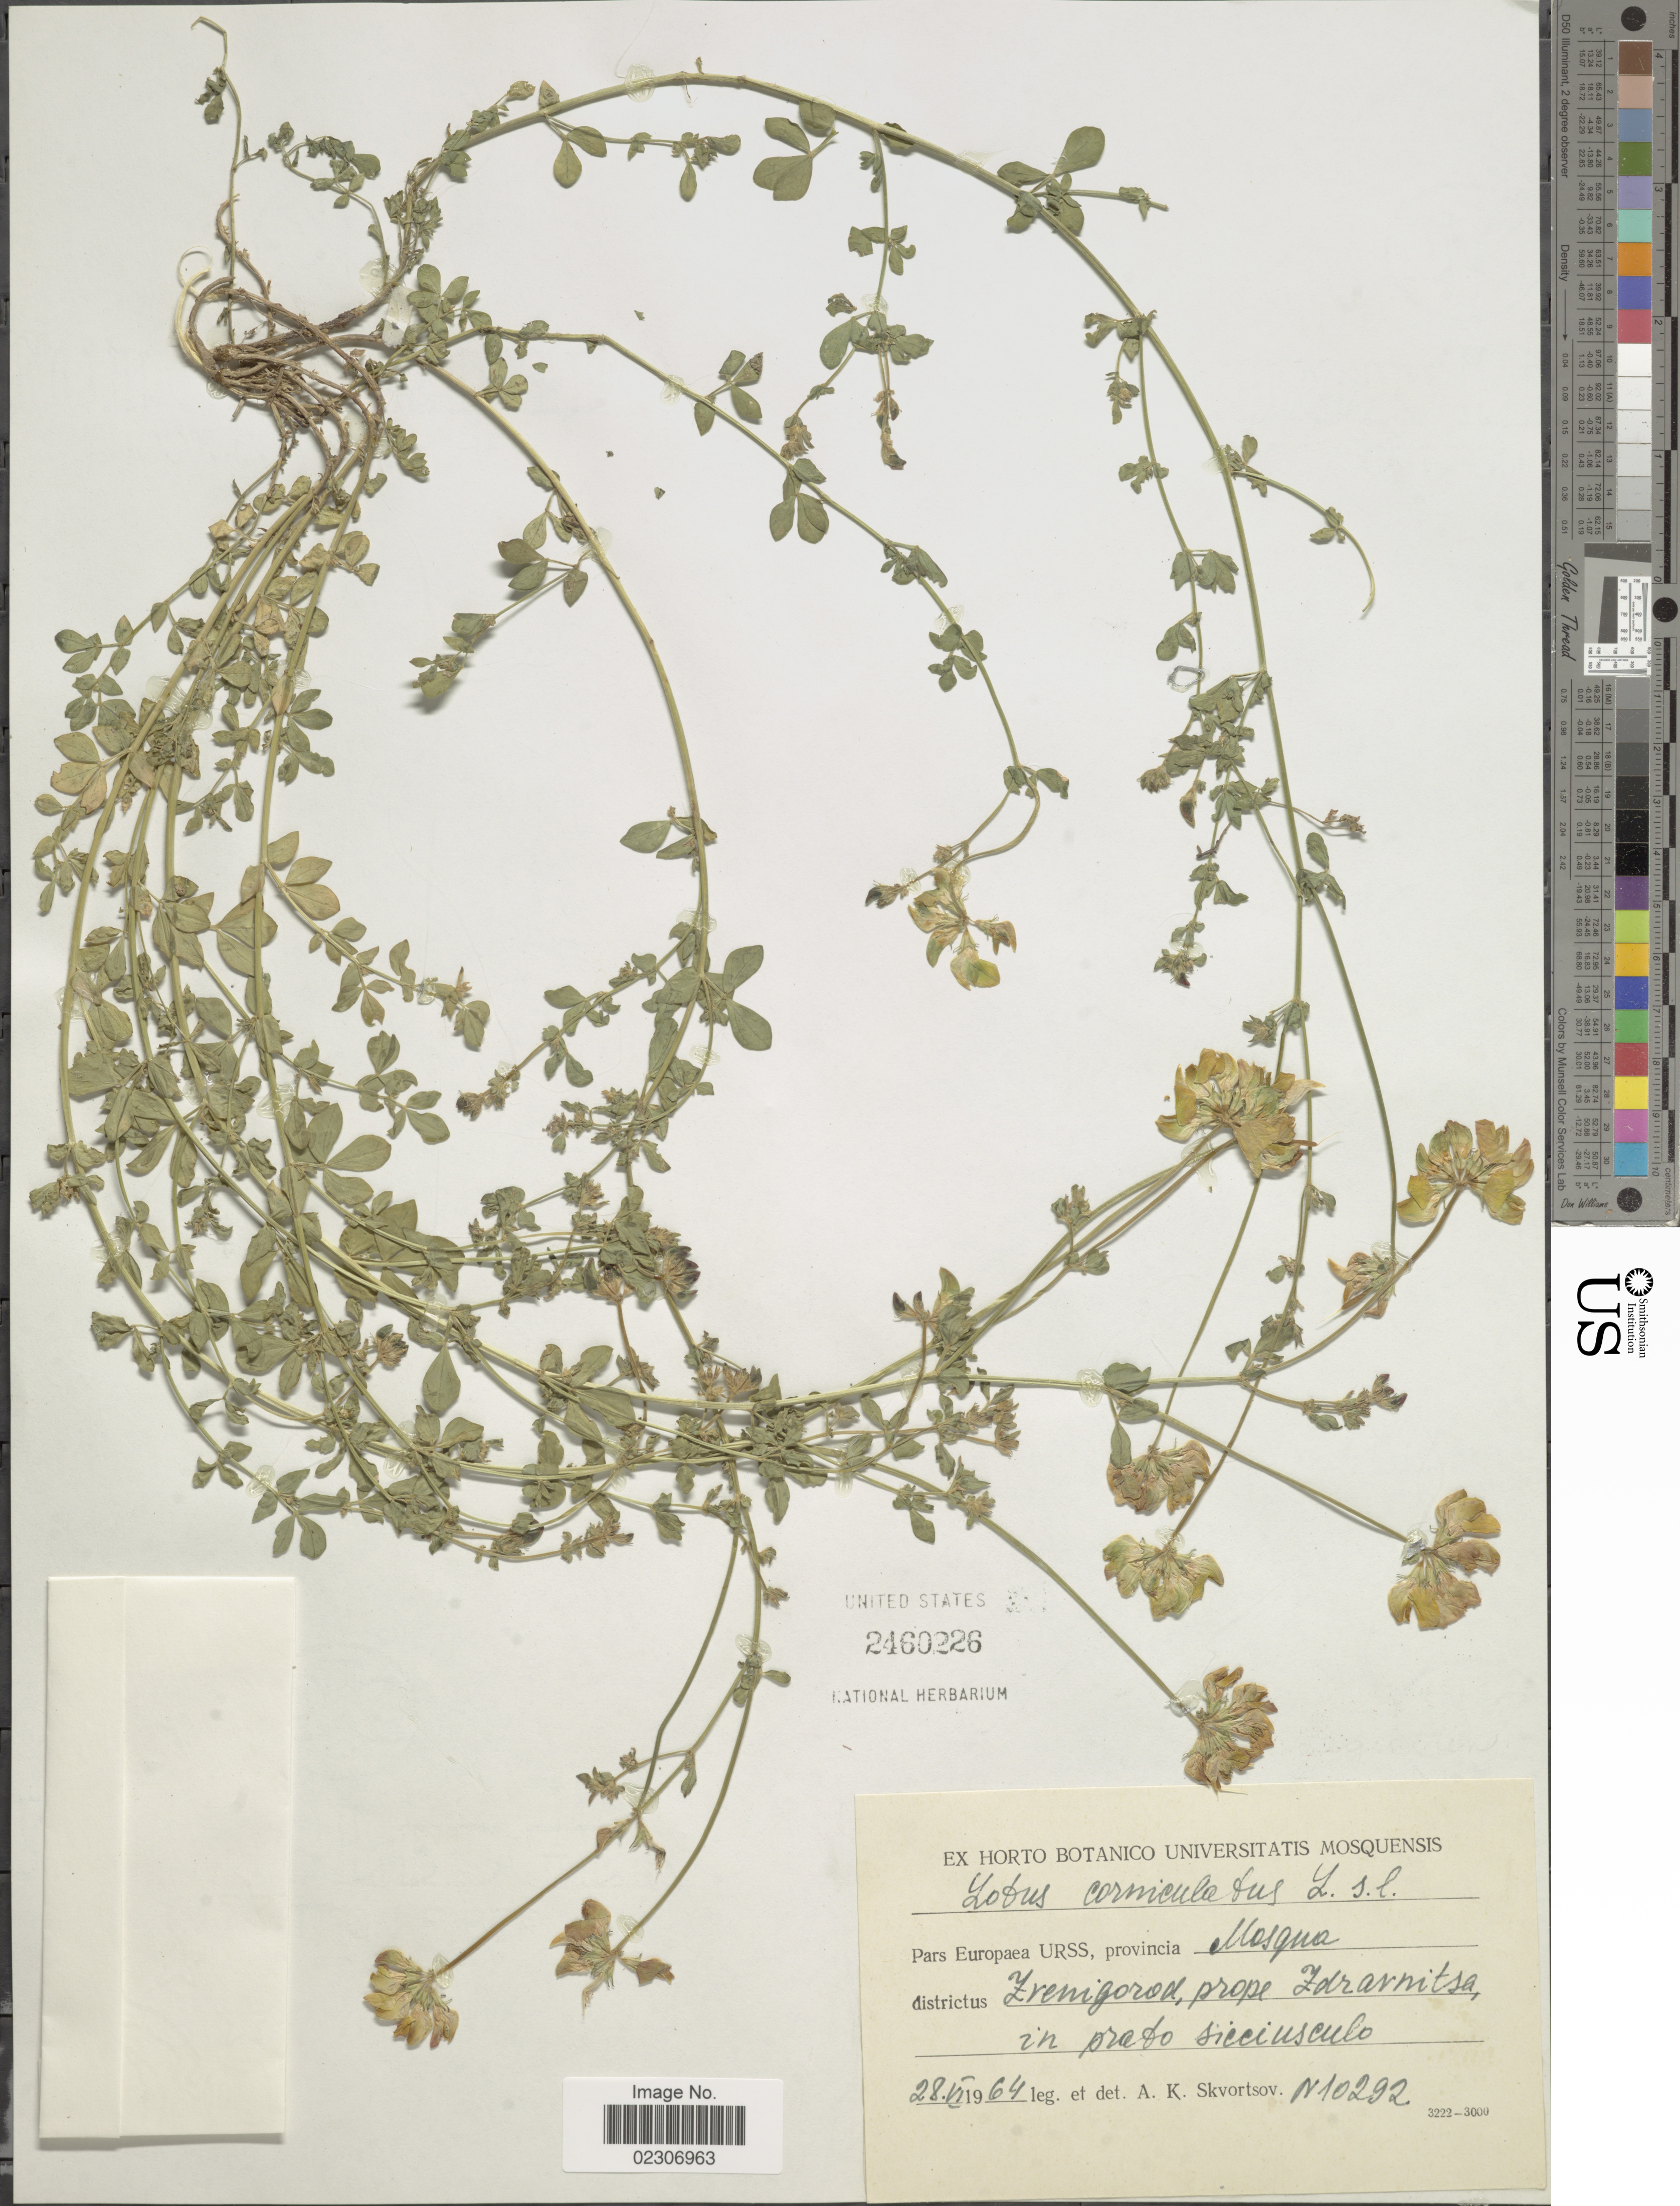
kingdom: Plantae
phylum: Tracheophyta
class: Magnoliopsida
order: Fabales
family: Fabaceae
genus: Lotus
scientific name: Lotus corniculatus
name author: L.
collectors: A. K. Skvortsov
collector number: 10292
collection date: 1964-06-28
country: Russian Federation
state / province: Moscow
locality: Pars Europaea URSS, provincia Mosqua districtus Zremigorod, prope Zararmitsa, in prato sicciusculo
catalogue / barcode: US 2460226